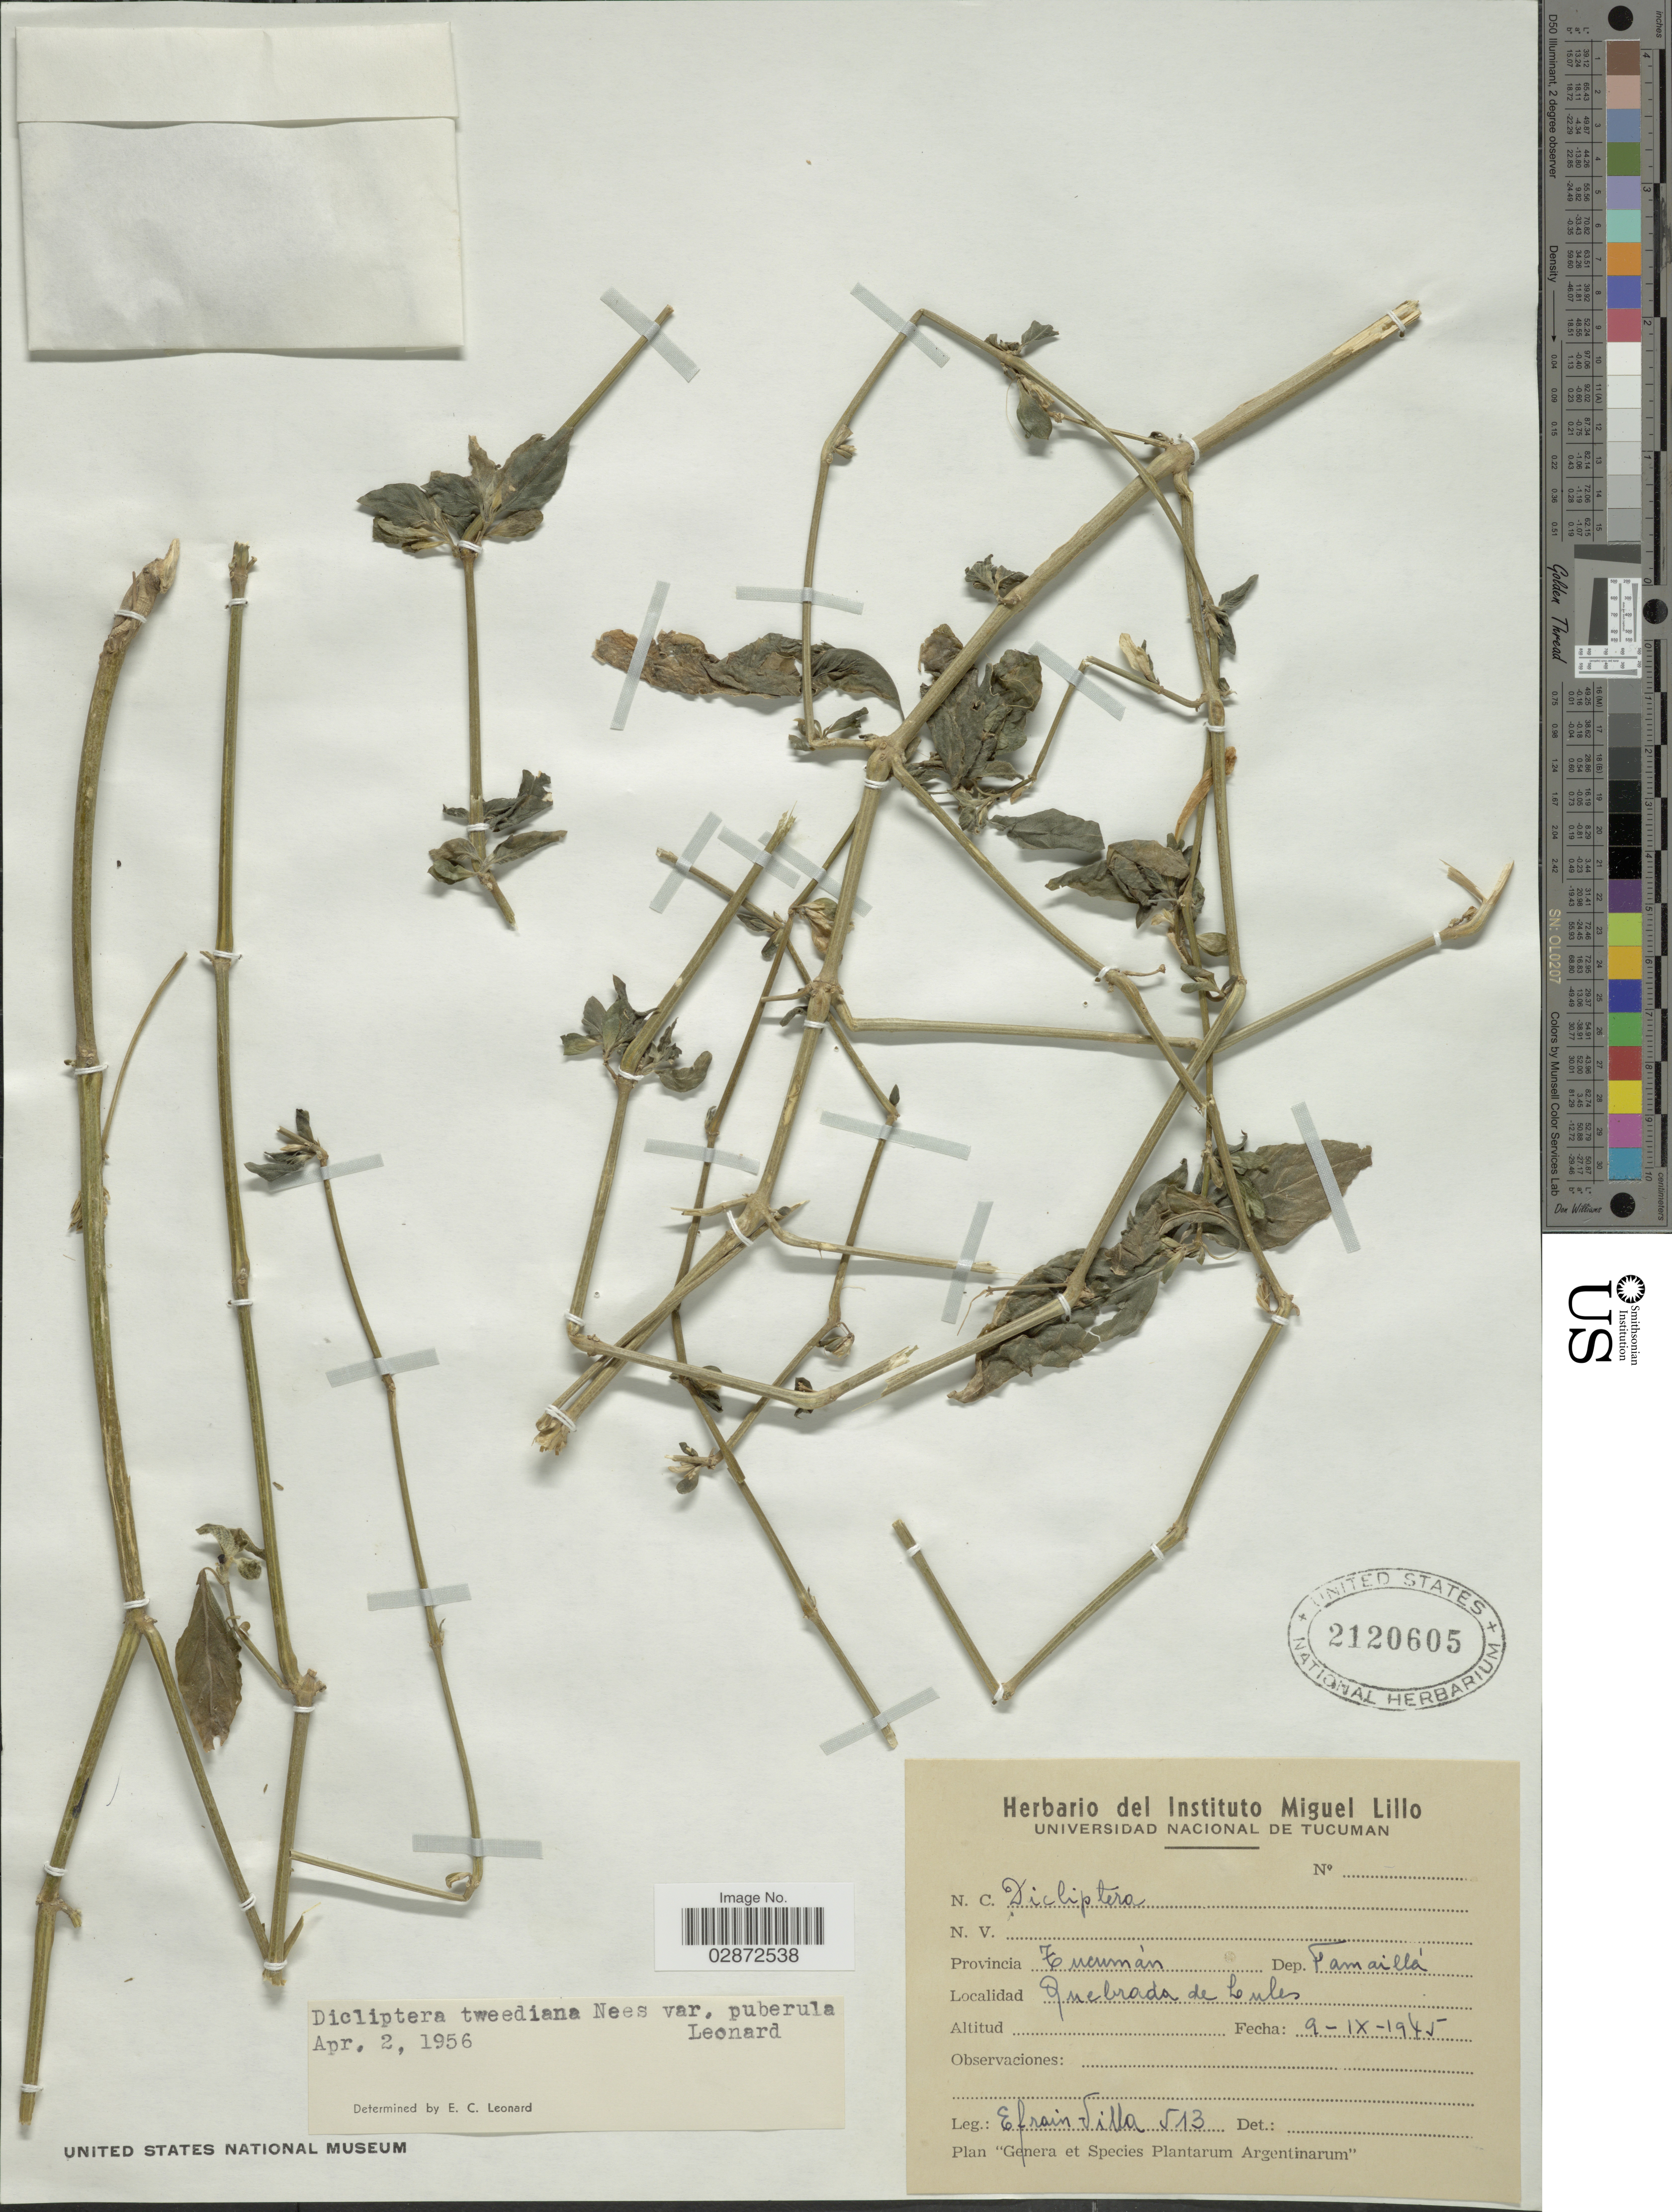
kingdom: Plantae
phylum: Tracheophyta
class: Magnoliopsida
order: Lamiales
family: Acanthaceae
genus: Dicliptera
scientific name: Dicliptera squarrosa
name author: Nees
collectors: E. Villa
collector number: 513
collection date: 1945-09-09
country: Argentina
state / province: Tucuman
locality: Provincia Tucumán. Dep. Famaillá. Quebrada de Lules.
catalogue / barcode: US 2120605